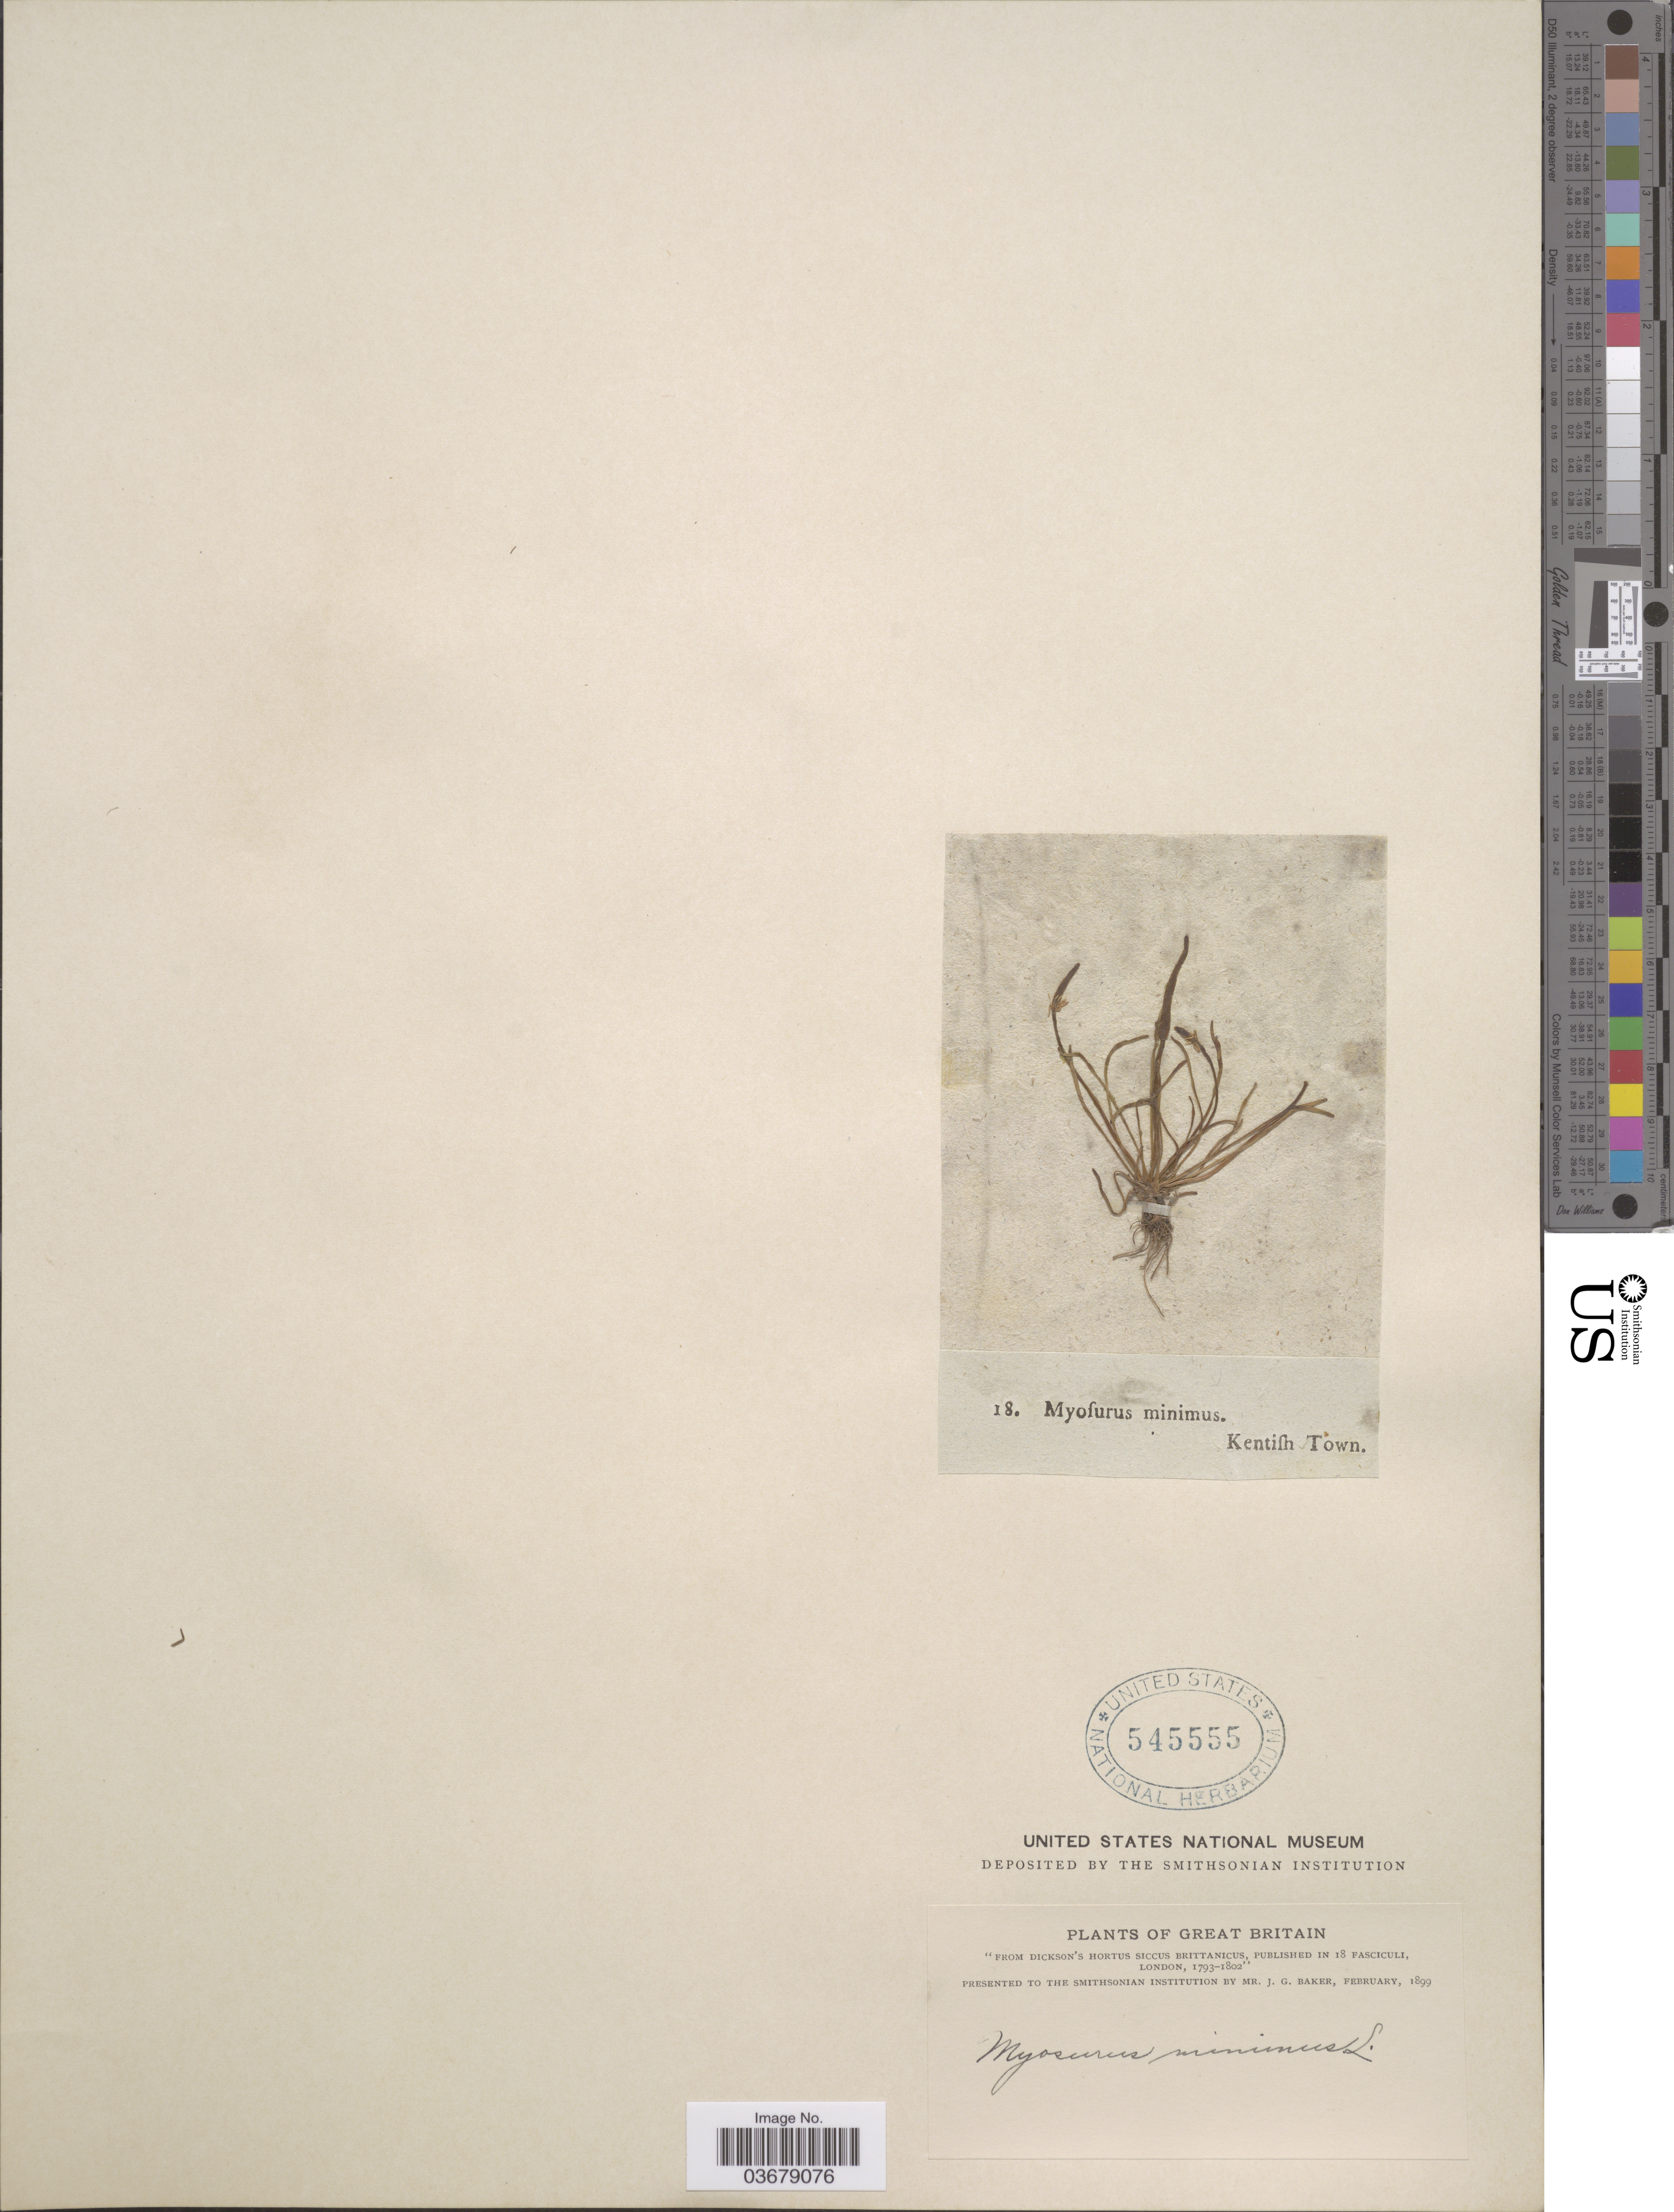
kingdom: Plantae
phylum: Tracheophyta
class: Magnoliopsida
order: Ranunculales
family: Ranunculaceae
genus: Myosurus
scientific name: Myosurus minimus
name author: L.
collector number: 18?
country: United Kingdom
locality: Great Britain, Kentifh Town.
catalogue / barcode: US 545555